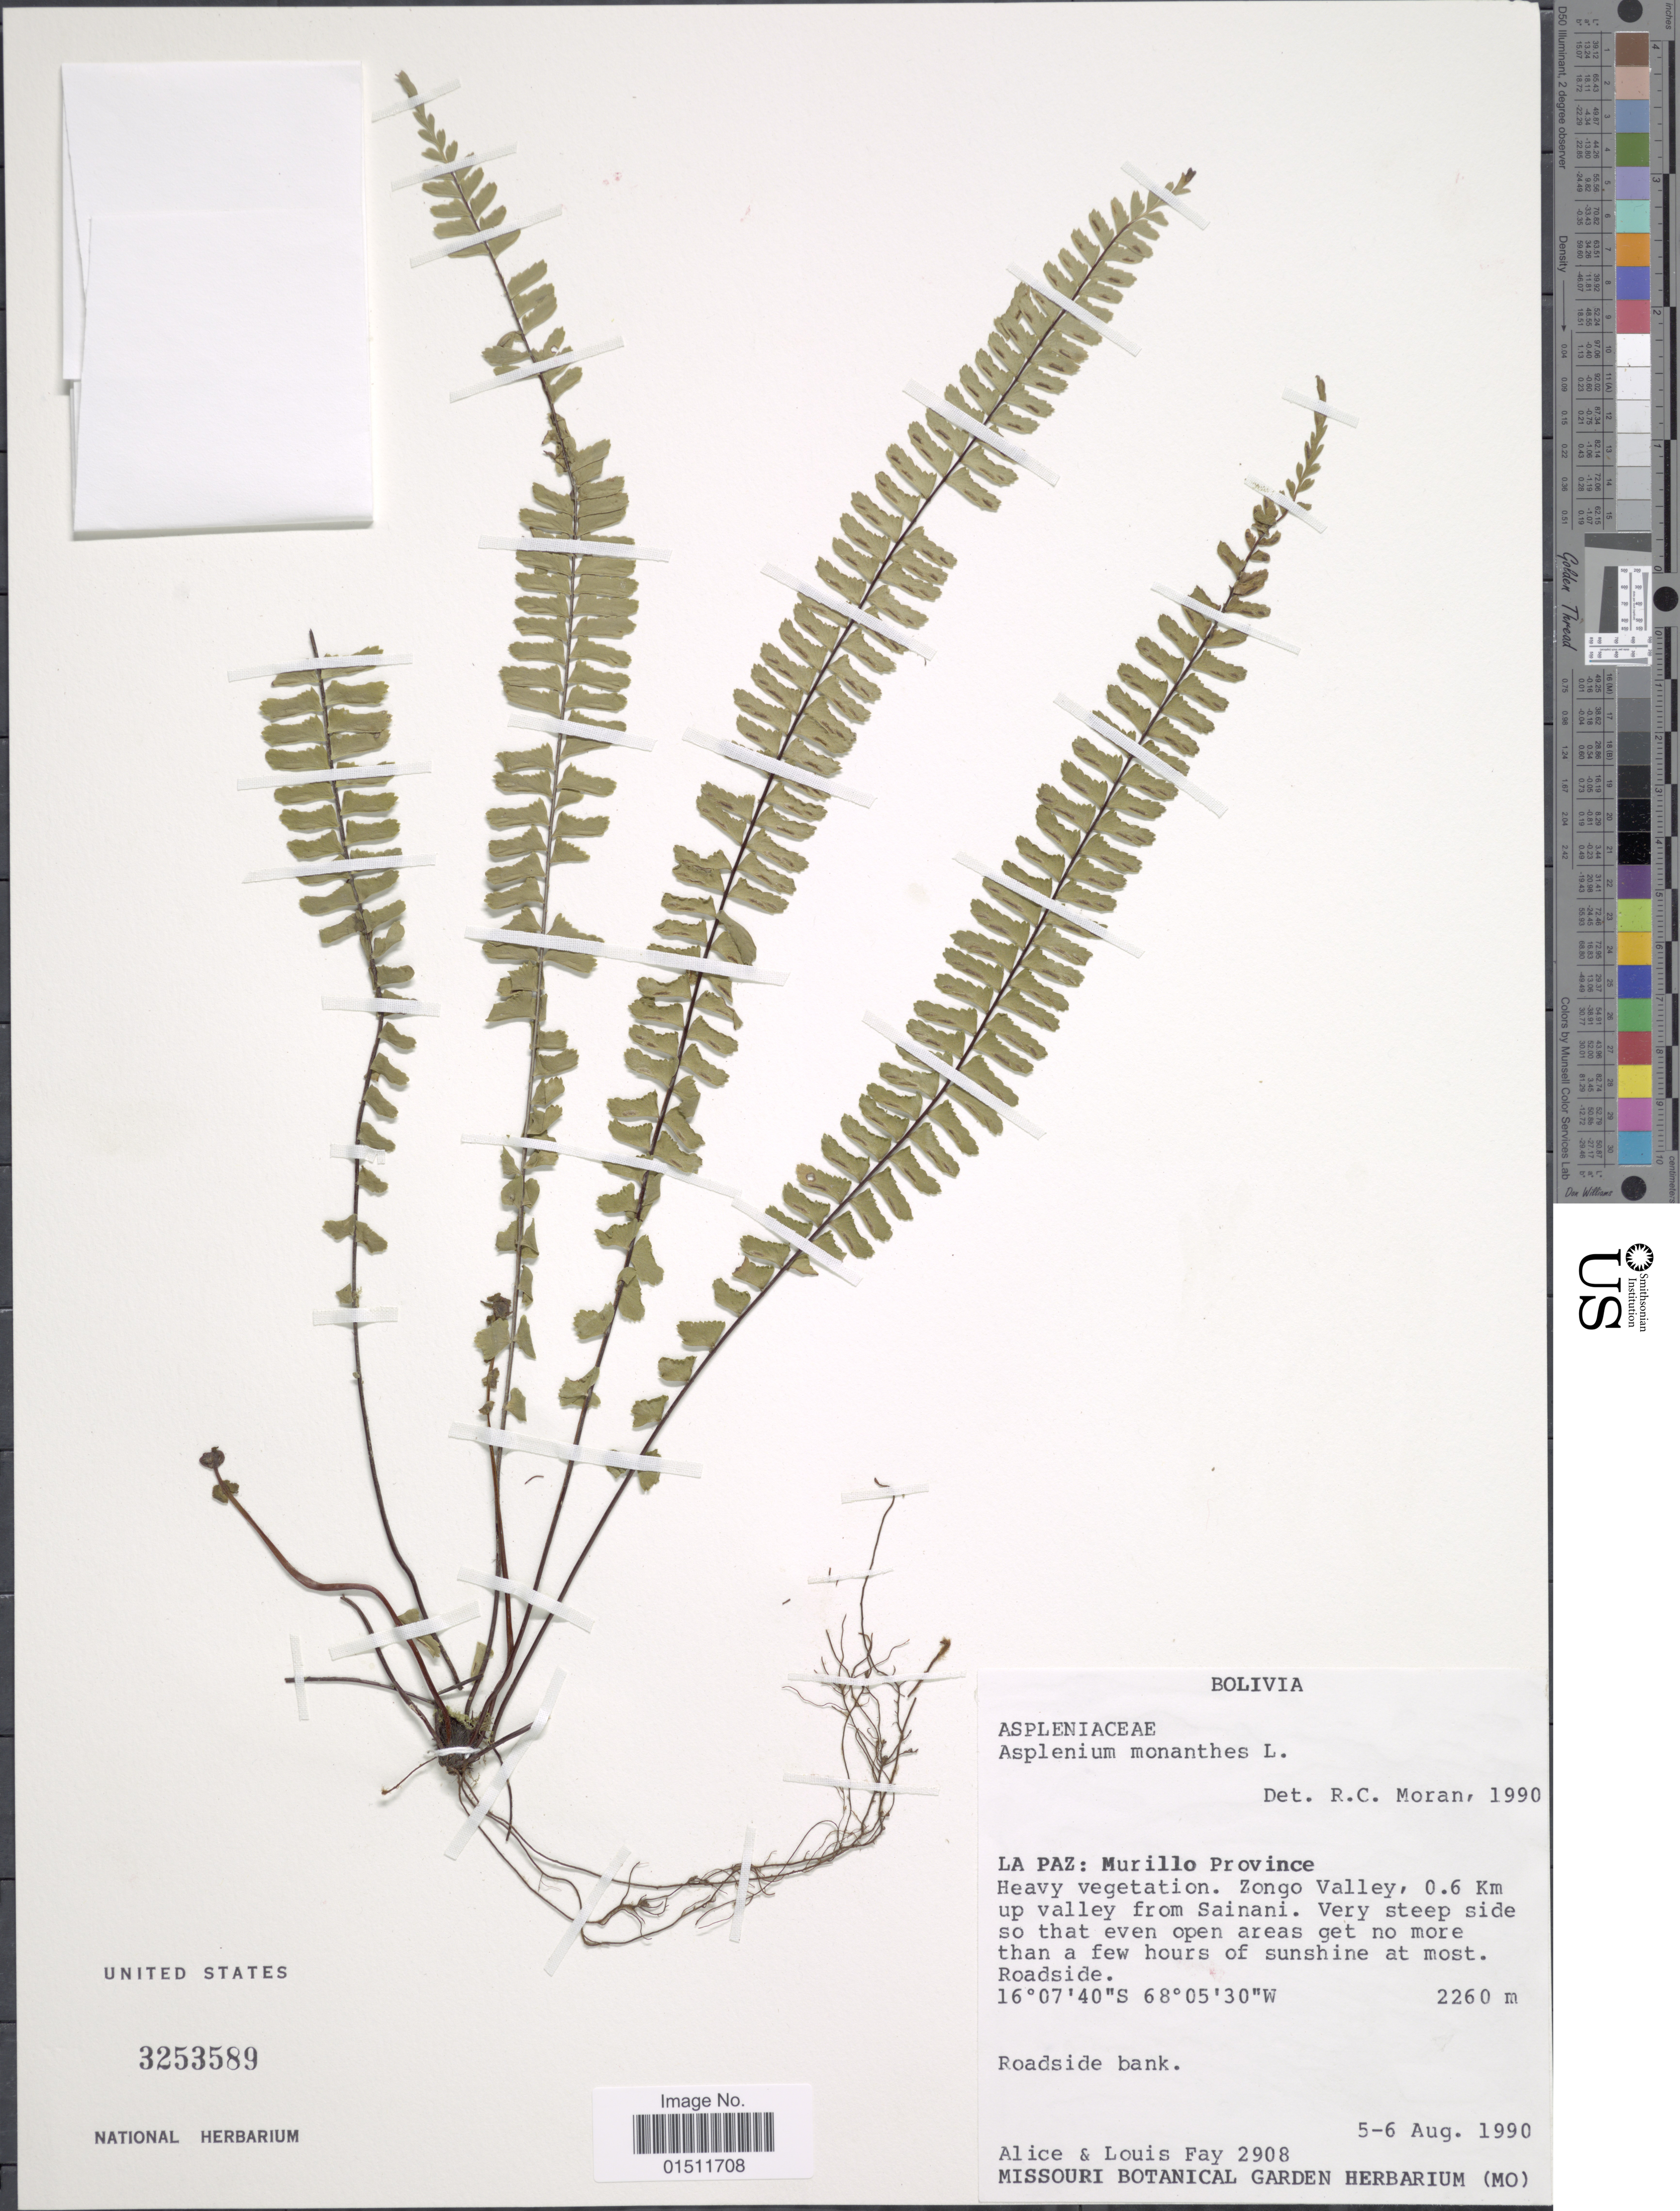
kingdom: Plantae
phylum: Tracheophyta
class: Polypodiopsida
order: Polypodiales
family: Aspleniaceae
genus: Asplenium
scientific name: Asplenium monanthes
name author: L.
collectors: A. Fay & L. Fay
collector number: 2908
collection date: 1990-08-05/1990-08-06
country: Bolivia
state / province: La Paz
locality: La Paz: Murillo Province, Zongo Valley, 0.6 km up valley from Sainani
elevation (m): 2260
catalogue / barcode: US 3253589